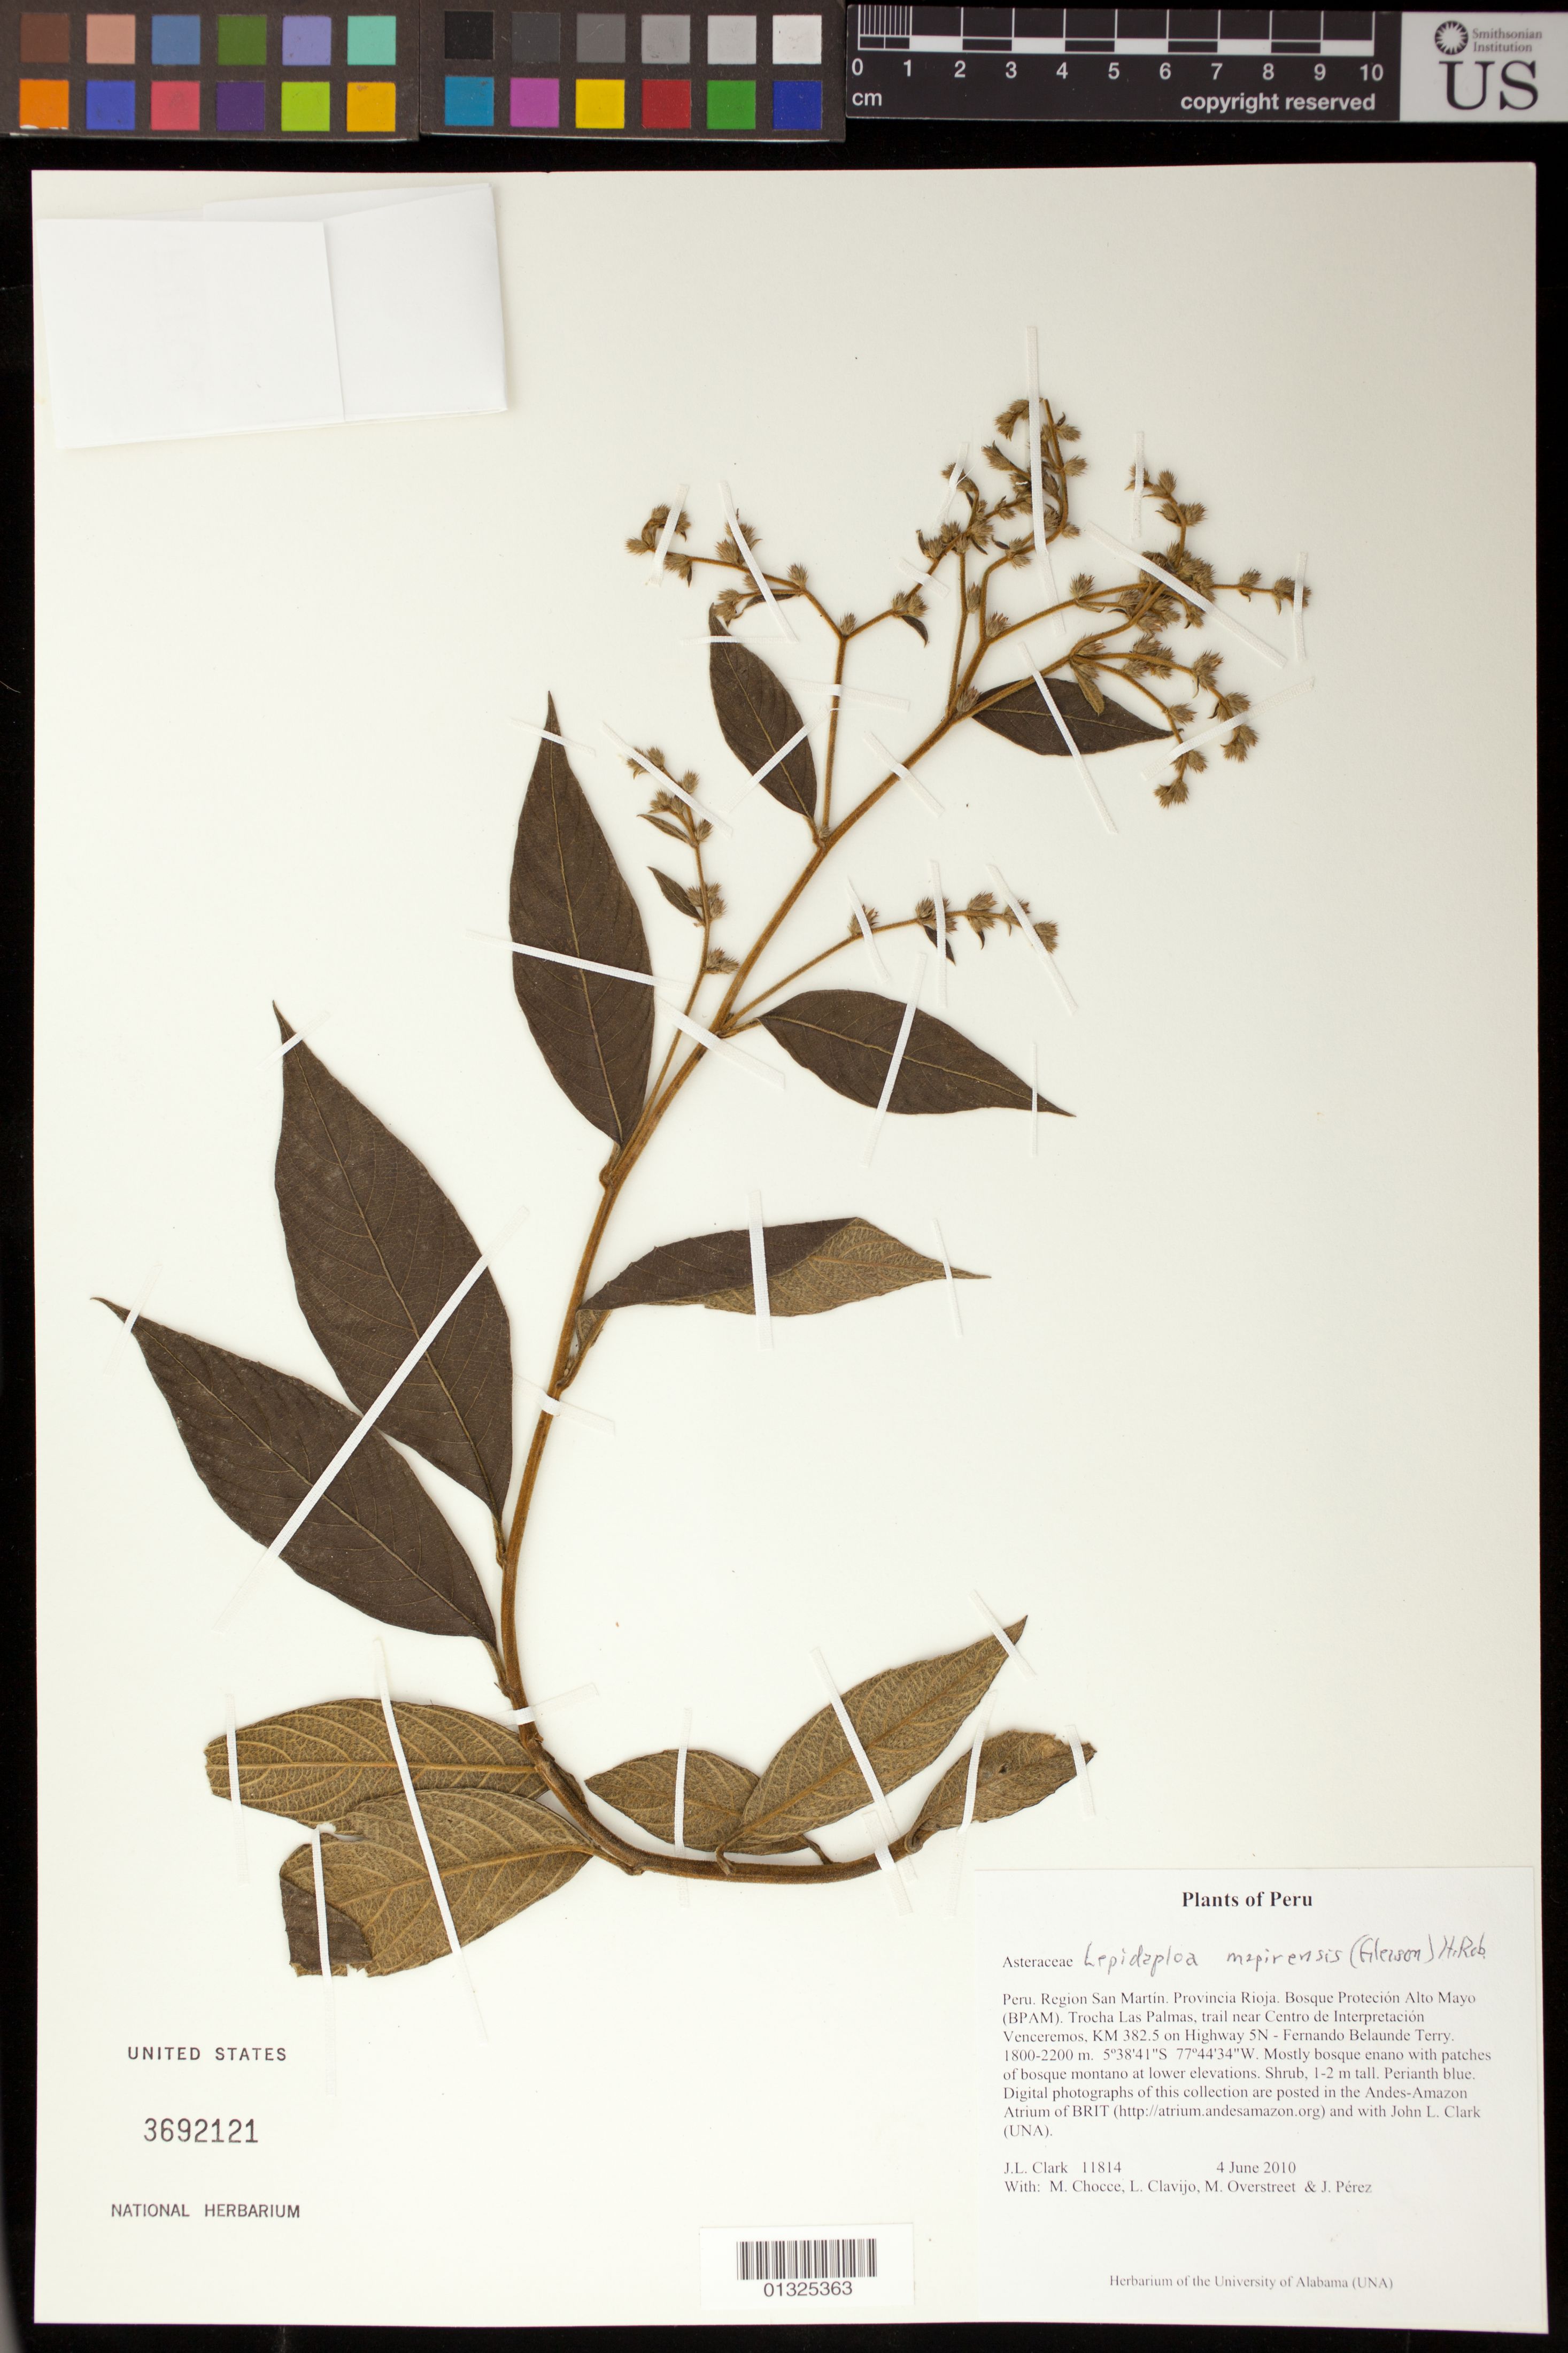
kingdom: Plantae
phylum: Tracheophyta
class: Magnoliopsida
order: Asterales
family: Asteraceae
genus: Lepidaploa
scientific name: Lepidaploa mapirensis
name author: (Gleason) H. Rob.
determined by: Robinson, Harold E., (US)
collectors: J. L. Clark, M. Chocce, L. Clavijo, M. Overstreet & J. Perez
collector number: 11814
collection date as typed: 4 June 2010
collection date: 2010-06-04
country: Peru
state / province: San Martín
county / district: Rioja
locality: Bosque Protecion Alto Mayo (BPAM). Trocha Las Palmas, trail near Centro de Interpretacion Venceremos, KM 382.5 on Hwy 5N - Fernando Belaunde Terry.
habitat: Mostly bosque enano with patches of bosque montano at lower elevations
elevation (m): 1800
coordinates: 5 38 41 S, 77 44 34 W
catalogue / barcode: US 3692121